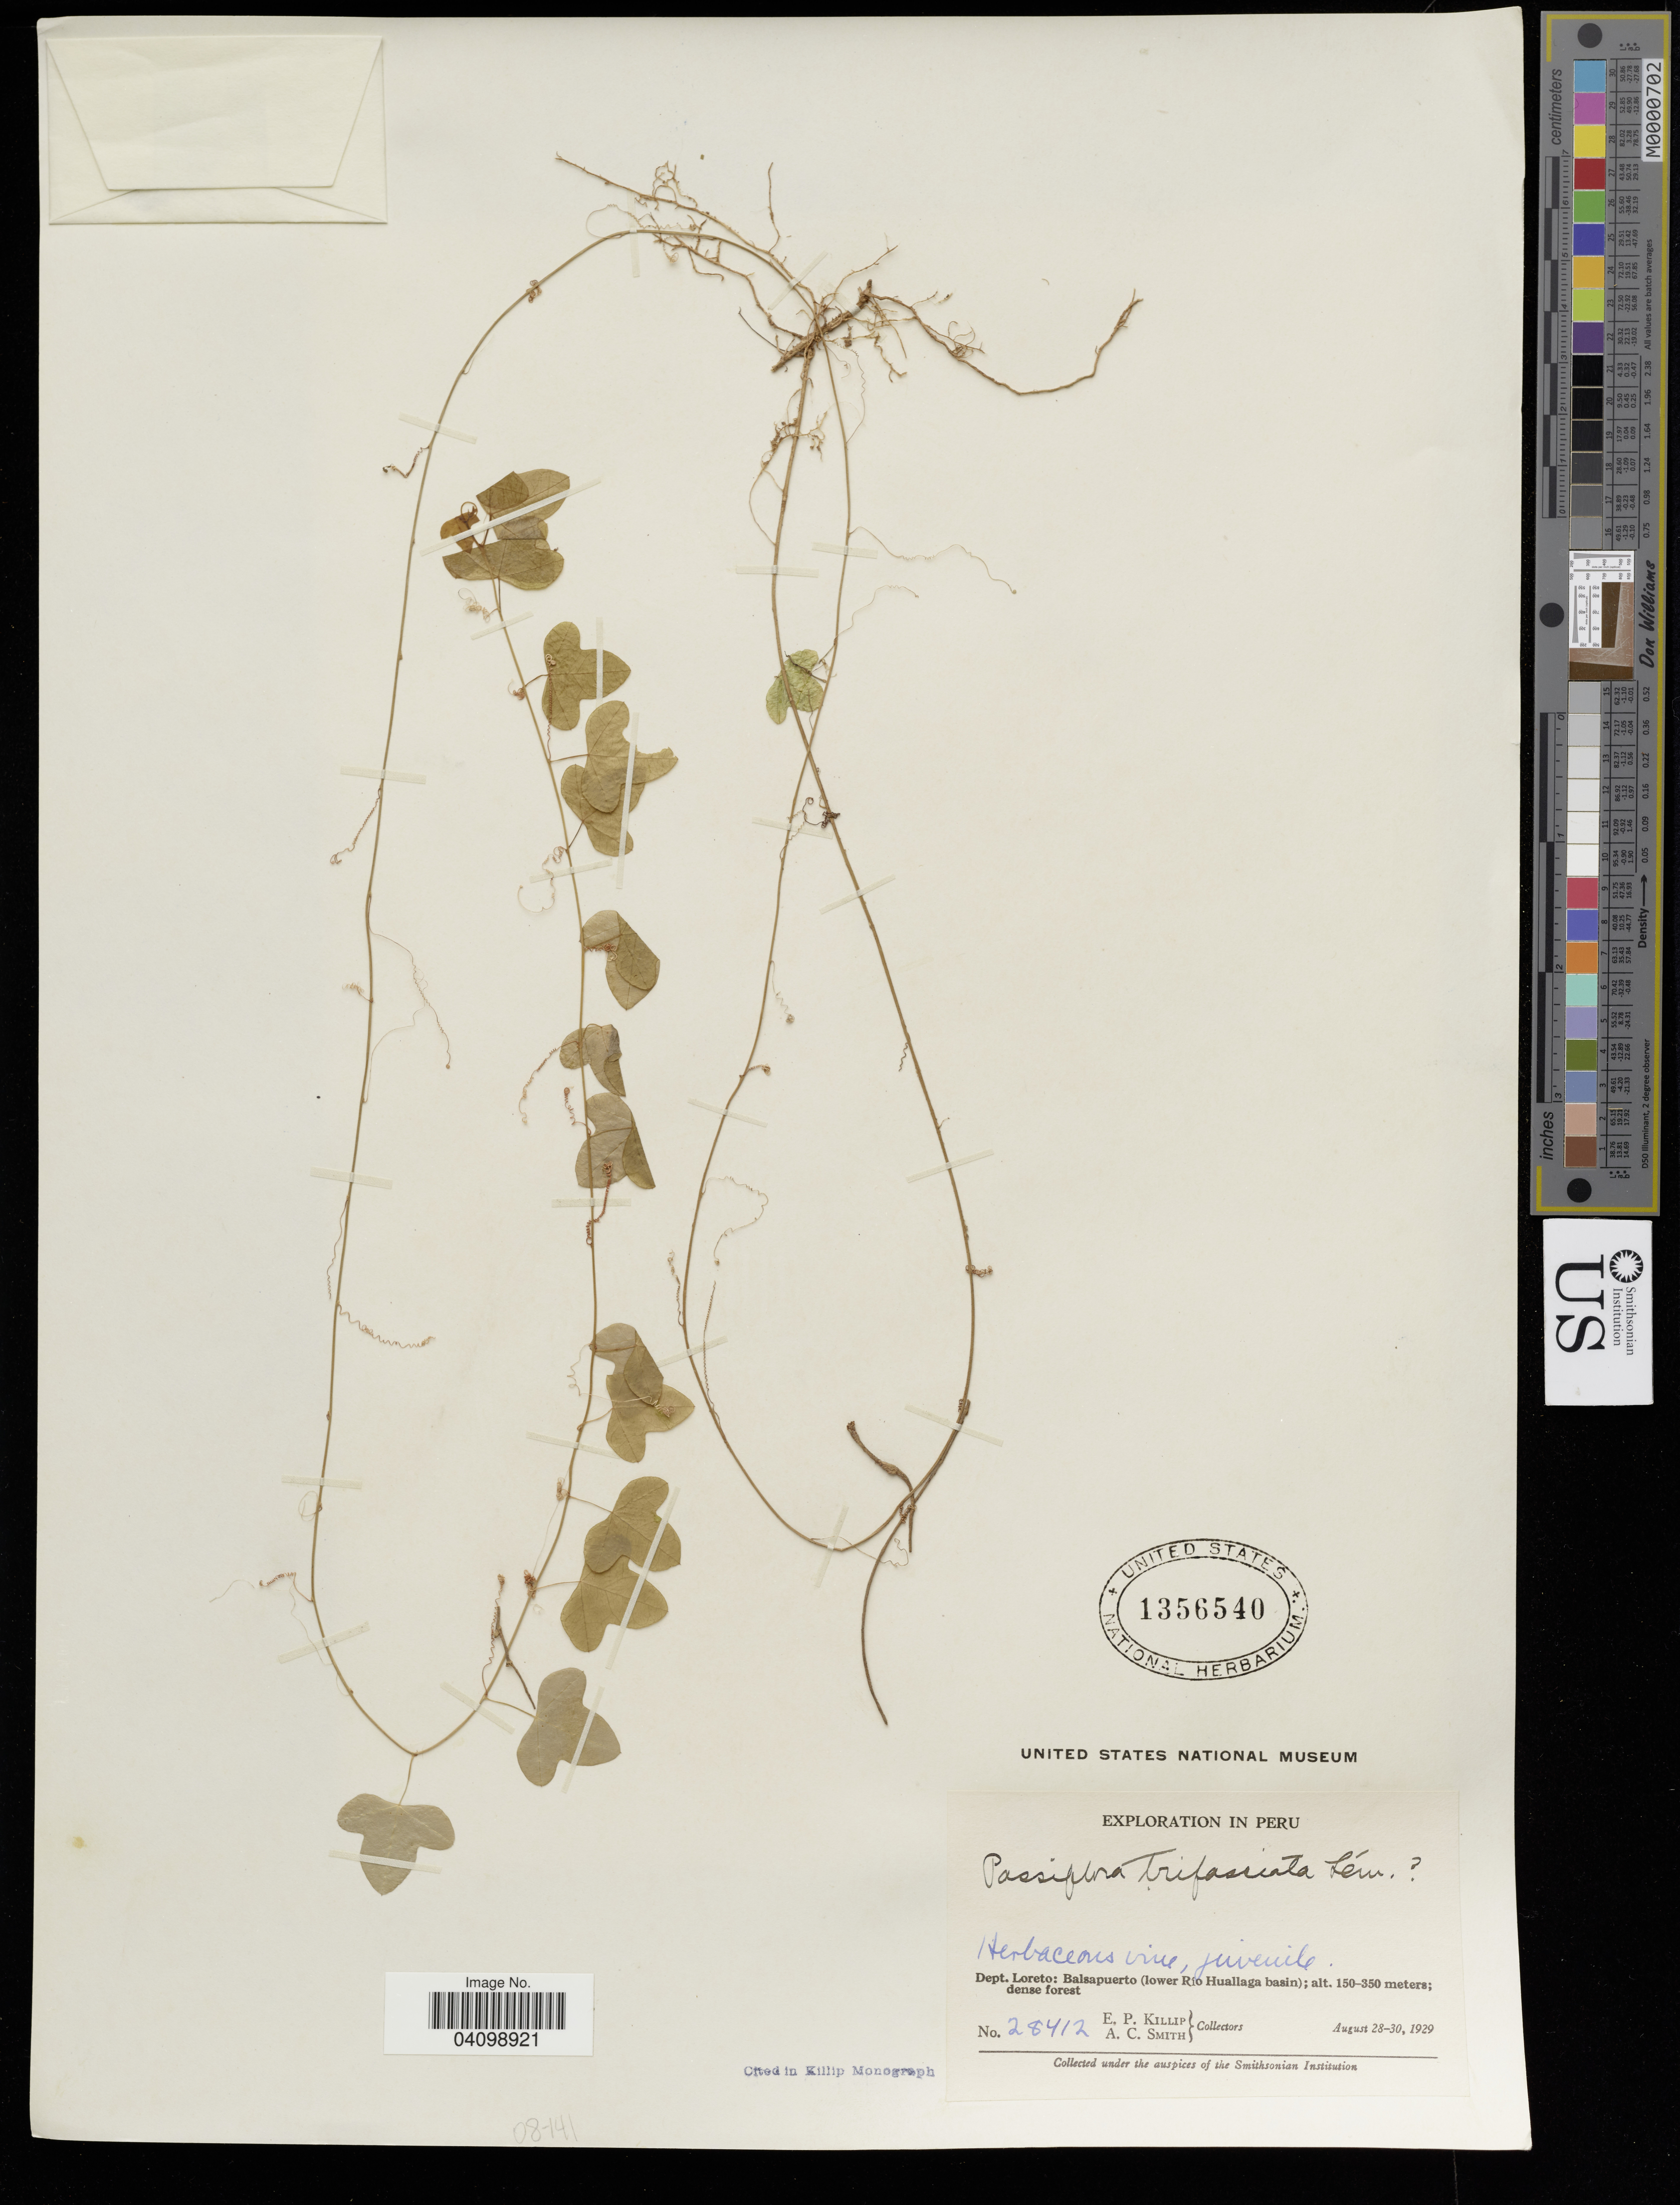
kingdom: Plantae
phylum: Tracheophyta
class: Magnoliopsida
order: Malpighiales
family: Passifloraceae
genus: Passiflora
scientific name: Passiflora sp.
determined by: Strong, Mark T., (BOT), Smithsonian Institution - National Museum of Natural History (UNITED STATES)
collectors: E. Killip & A. C. Smith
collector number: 28412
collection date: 1929-08-28/1929-08-30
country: Peru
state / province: Loreto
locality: Dept. Loreto: Balsapuerto (Lower Río Huallaga basin).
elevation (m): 150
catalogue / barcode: US 1356540